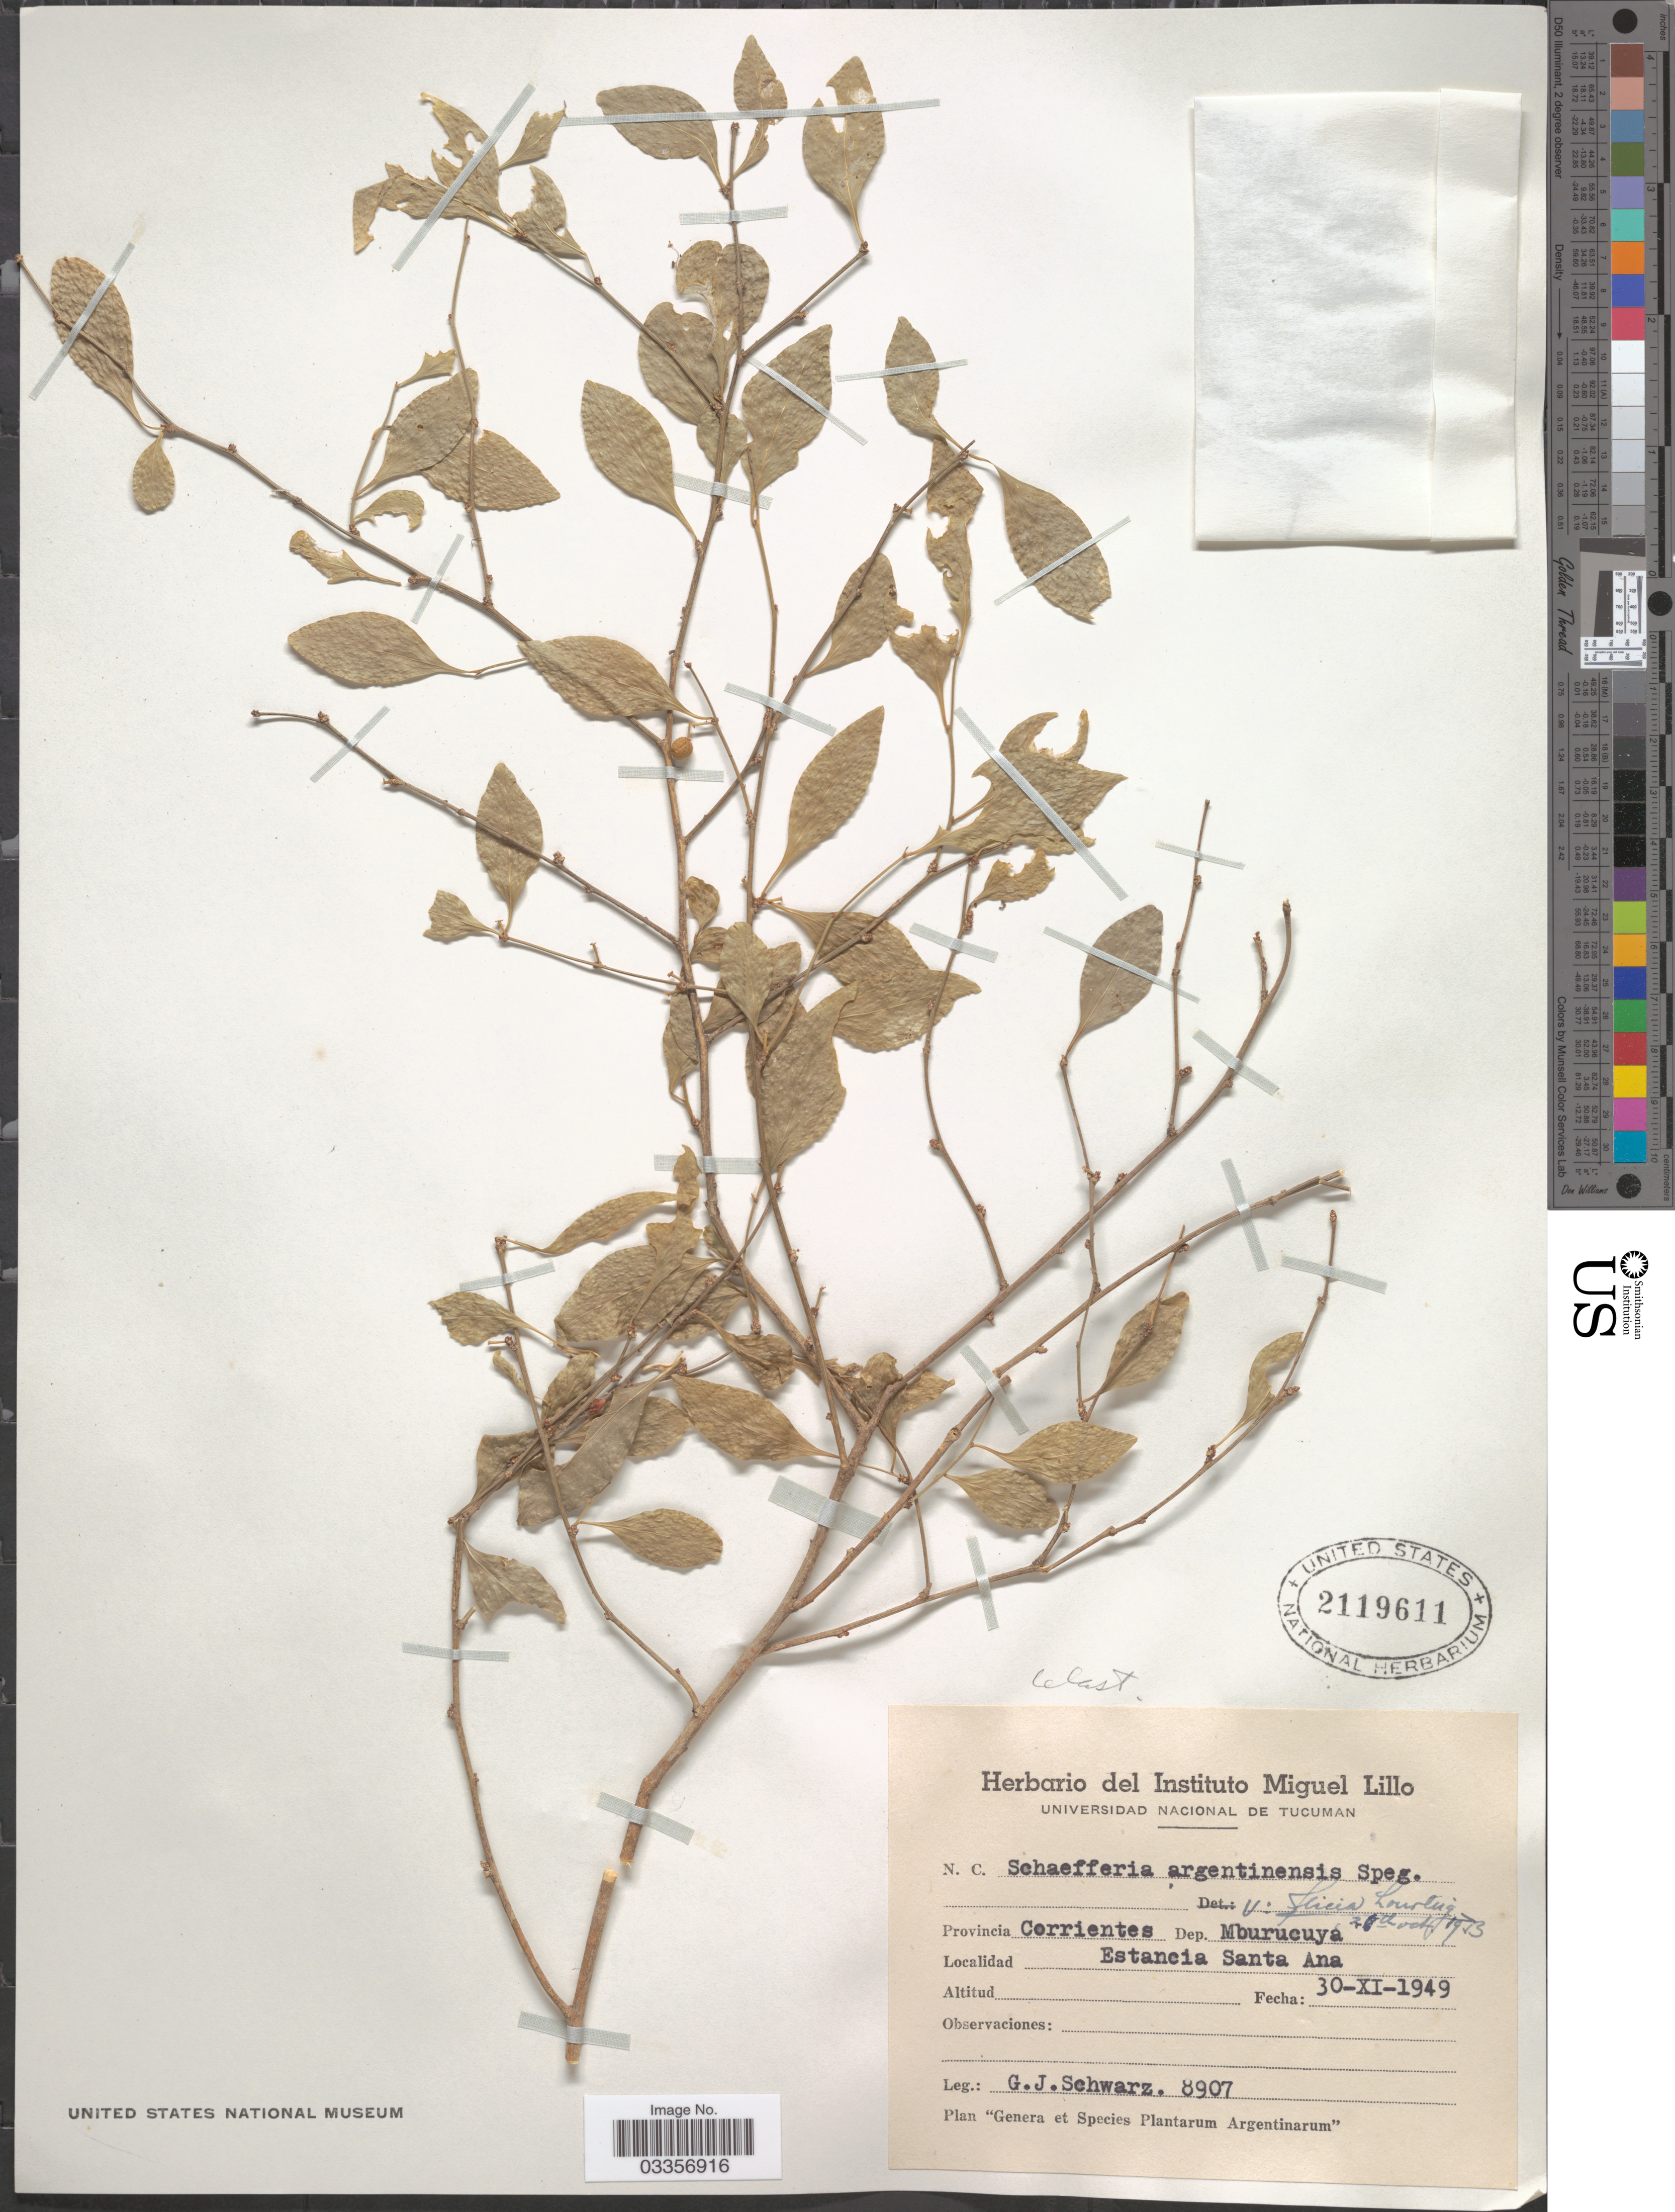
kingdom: Plantae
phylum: Tracheophyta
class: Magnoliopsida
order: Celastrales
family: Celastraceae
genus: Schaefferia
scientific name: Schaefferia argentinensis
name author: Speg.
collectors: G. J. Schwarz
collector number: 8907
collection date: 1949-11-30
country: Argentina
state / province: Corrientes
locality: Dep. Mburucuya. Estancia Santa Ana.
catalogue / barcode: US 2119611